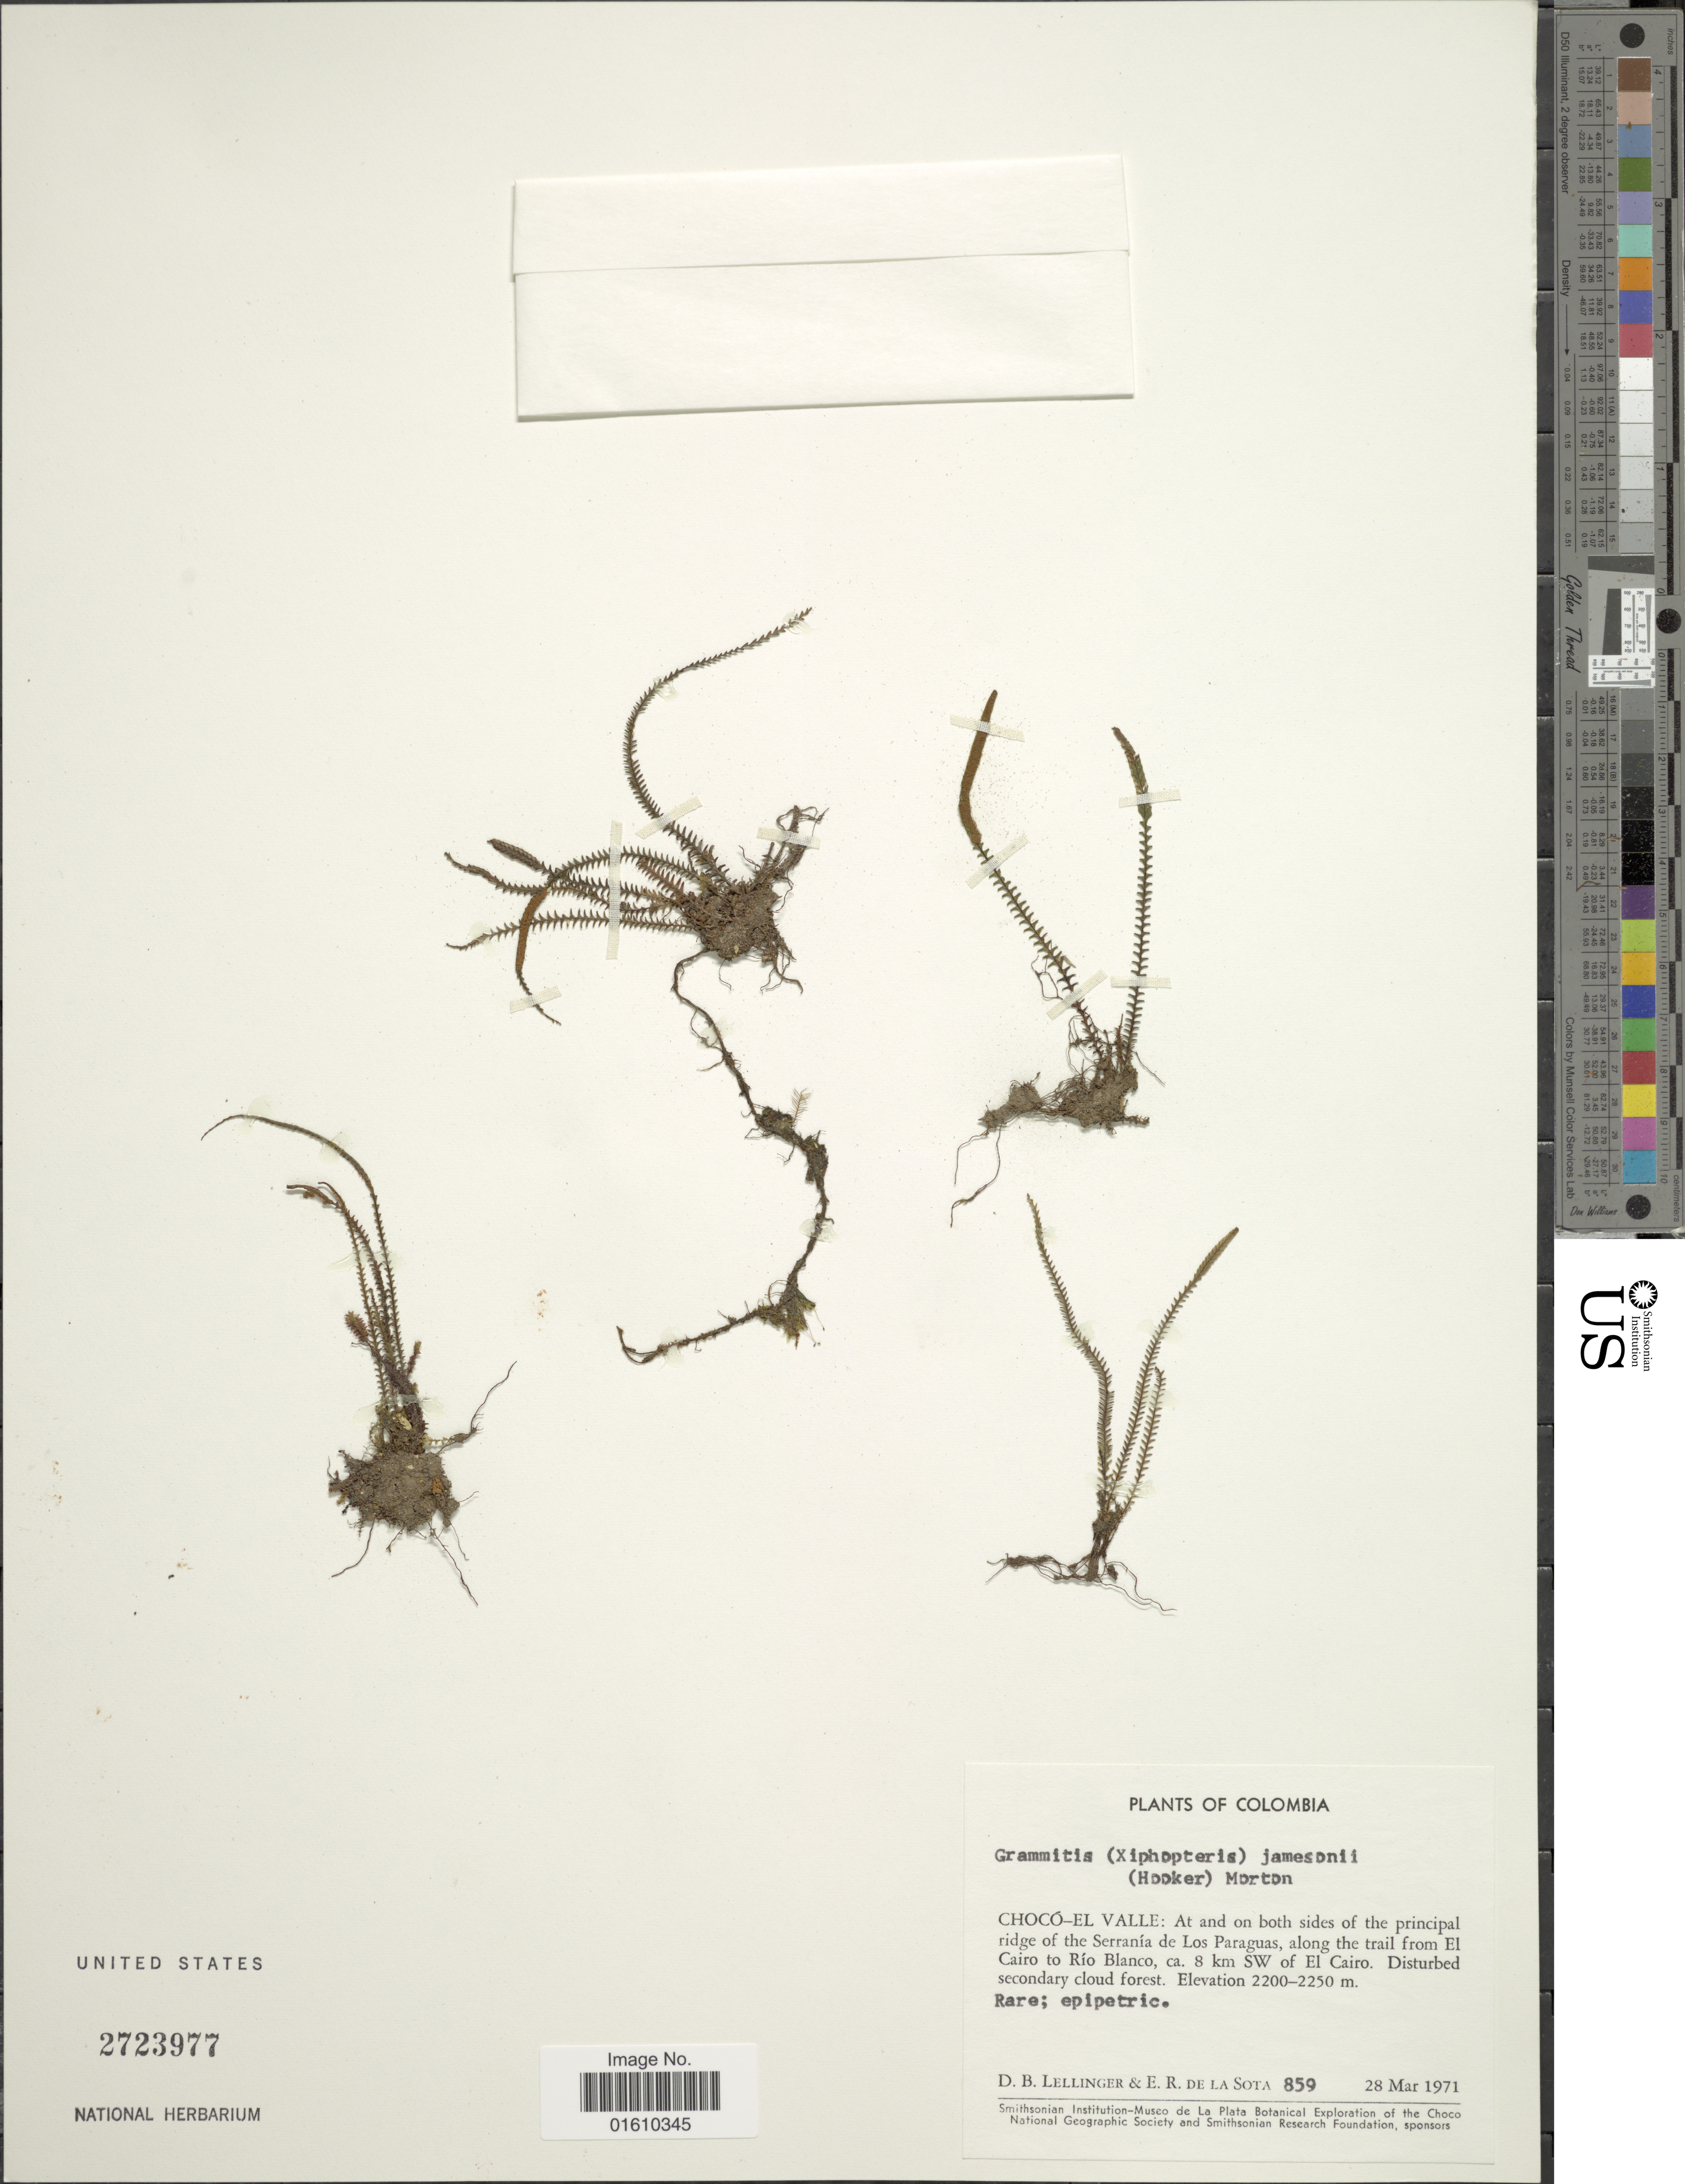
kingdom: Plantae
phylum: Tracheophyta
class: Polypodiopsida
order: Polypodiales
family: Polypodiaceae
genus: Stenogrammitis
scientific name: Stenogrammitis jamesonii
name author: (Hook.) Labiak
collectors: D. B. Lellinger & E. R. de la Sota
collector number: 859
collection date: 1971-03-28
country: Colombia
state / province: Chocó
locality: Chocó-El Valle: At and on both sides of the principal ridge of the Serranía de Los Paraguas, along the trail from El Cairo to Río Blanco, ca. 8 km SW of El Cairo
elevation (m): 2200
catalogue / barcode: US 2723977